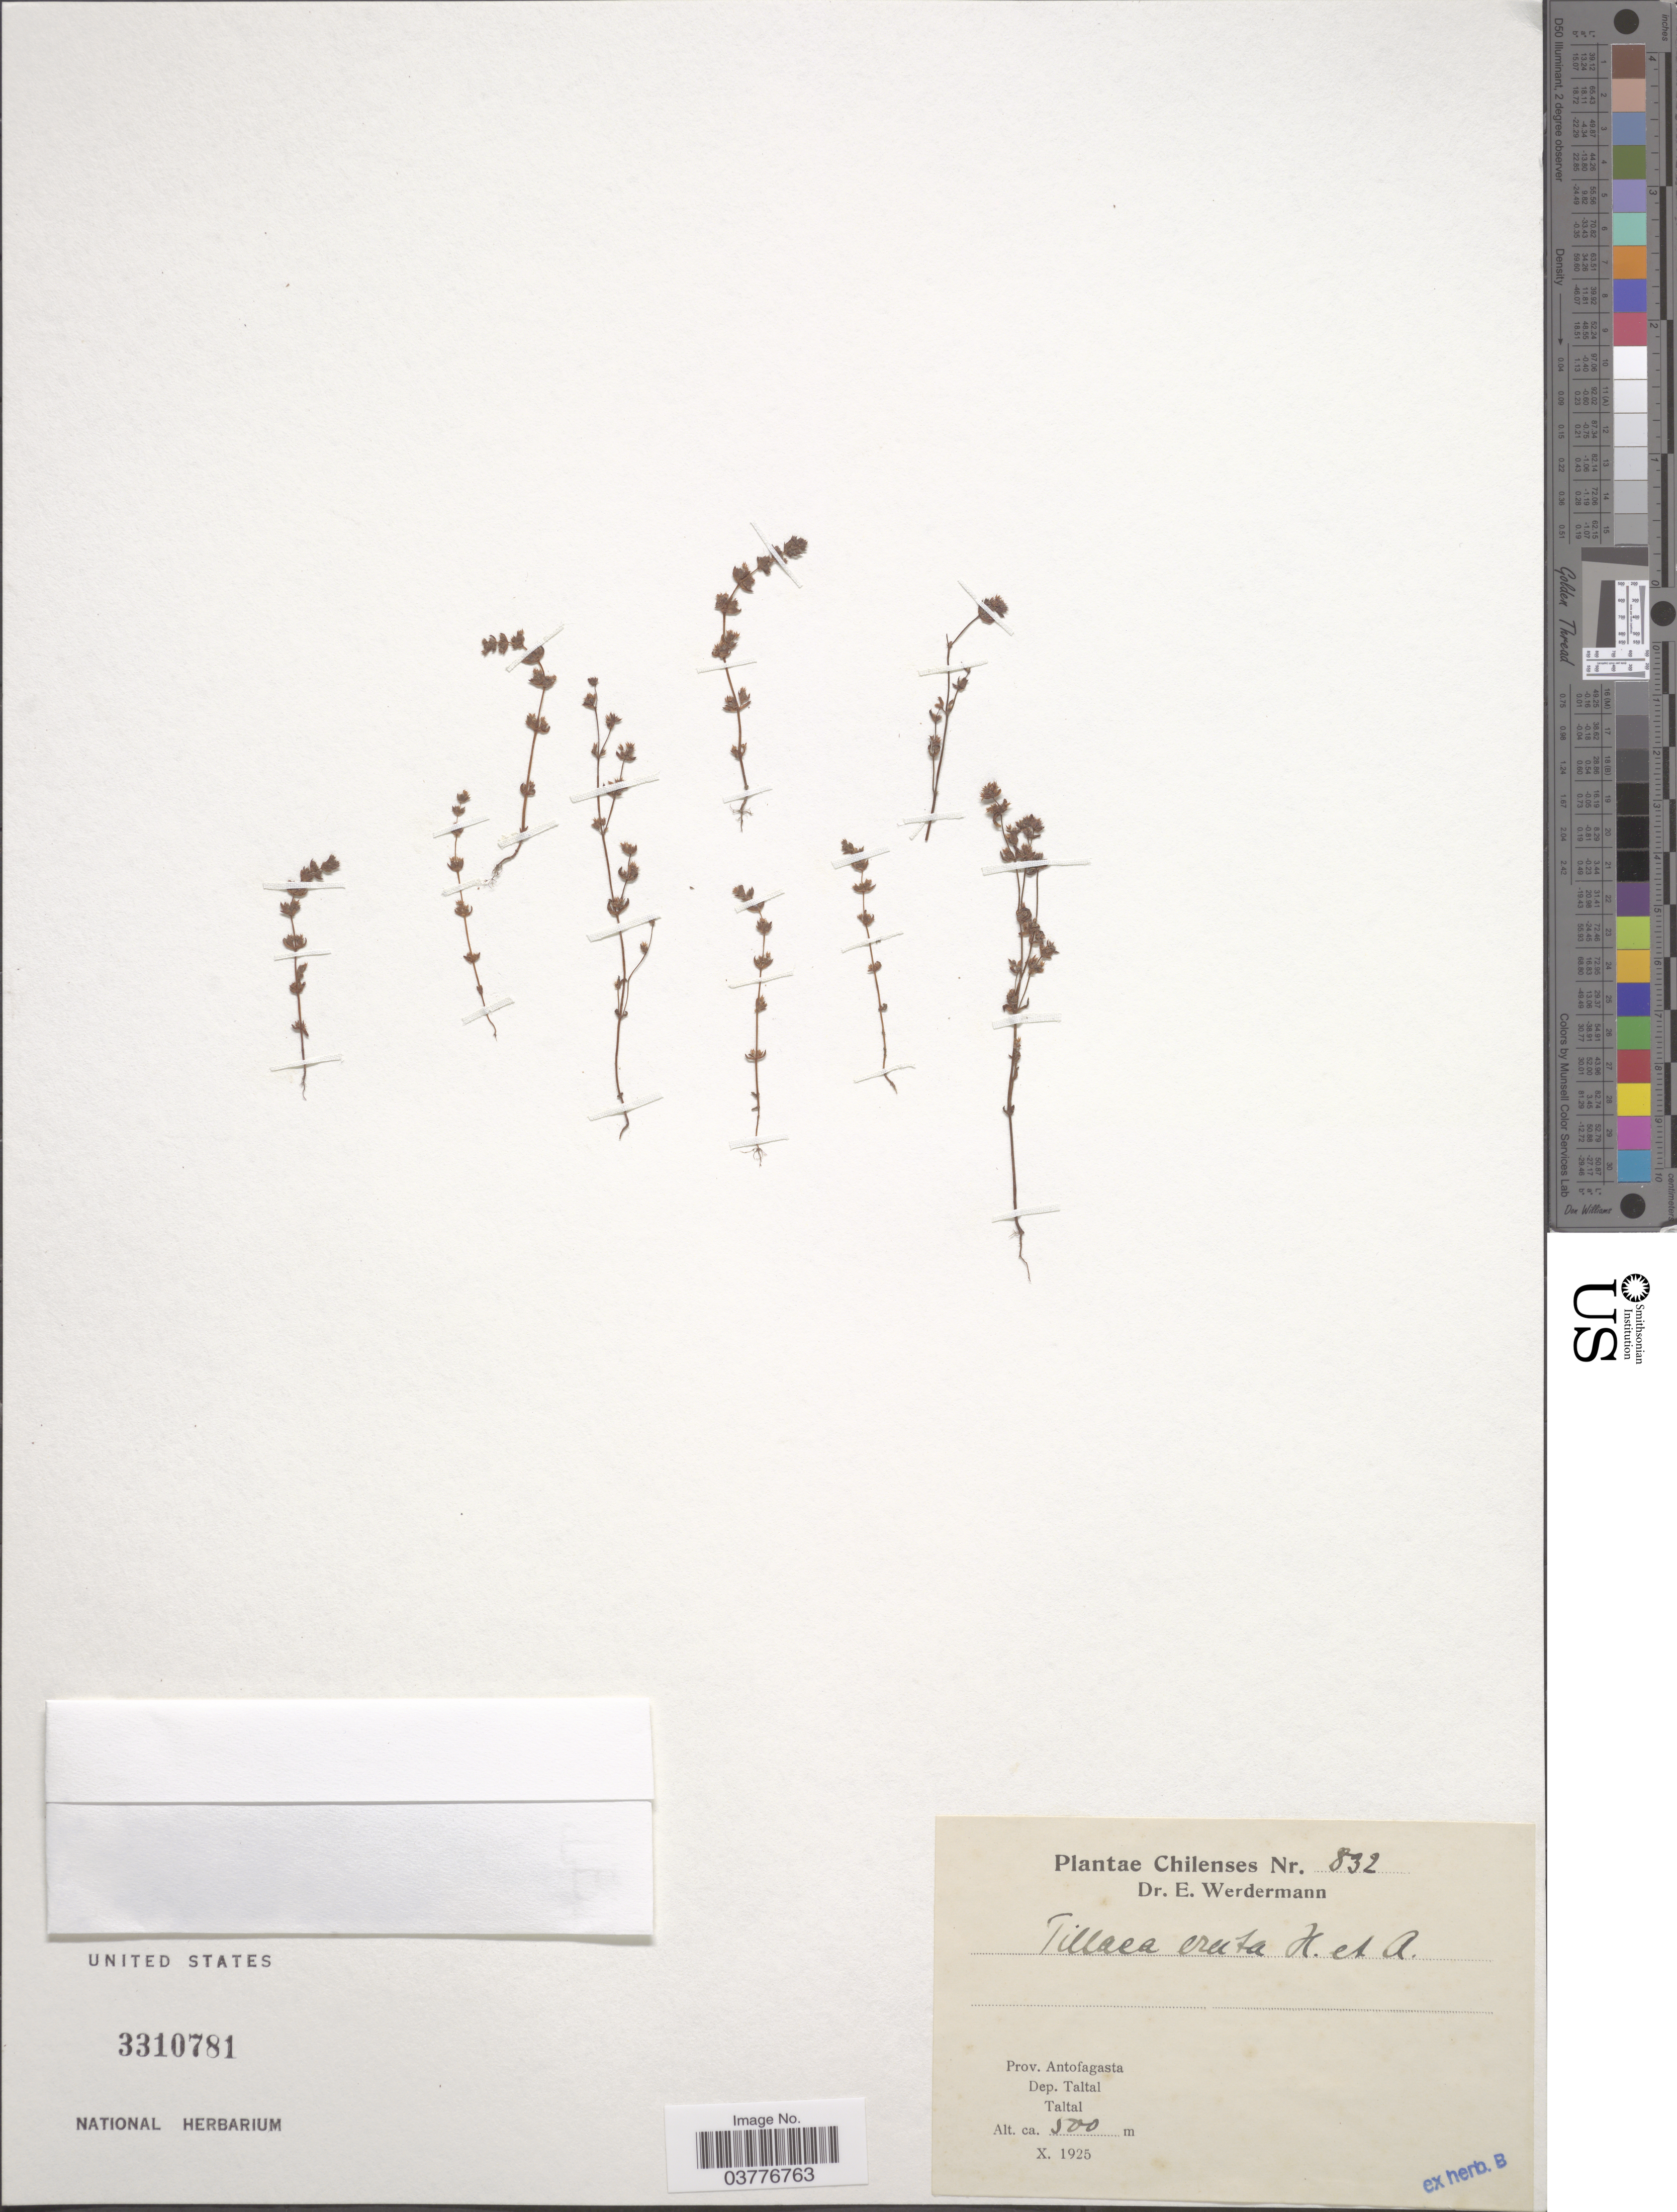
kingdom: Plantae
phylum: Tracheophyta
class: Magnoliopsida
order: Saxifragales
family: Crassulaceae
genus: Crassula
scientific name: Crassula connata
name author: (Ruiz & Pav.) A. Berger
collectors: E. Werdermann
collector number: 832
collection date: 1925-10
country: Chile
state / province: Antofagasta (II)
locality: Dep. Taltal. Taltal.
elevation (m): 500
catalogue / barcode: US 3310781